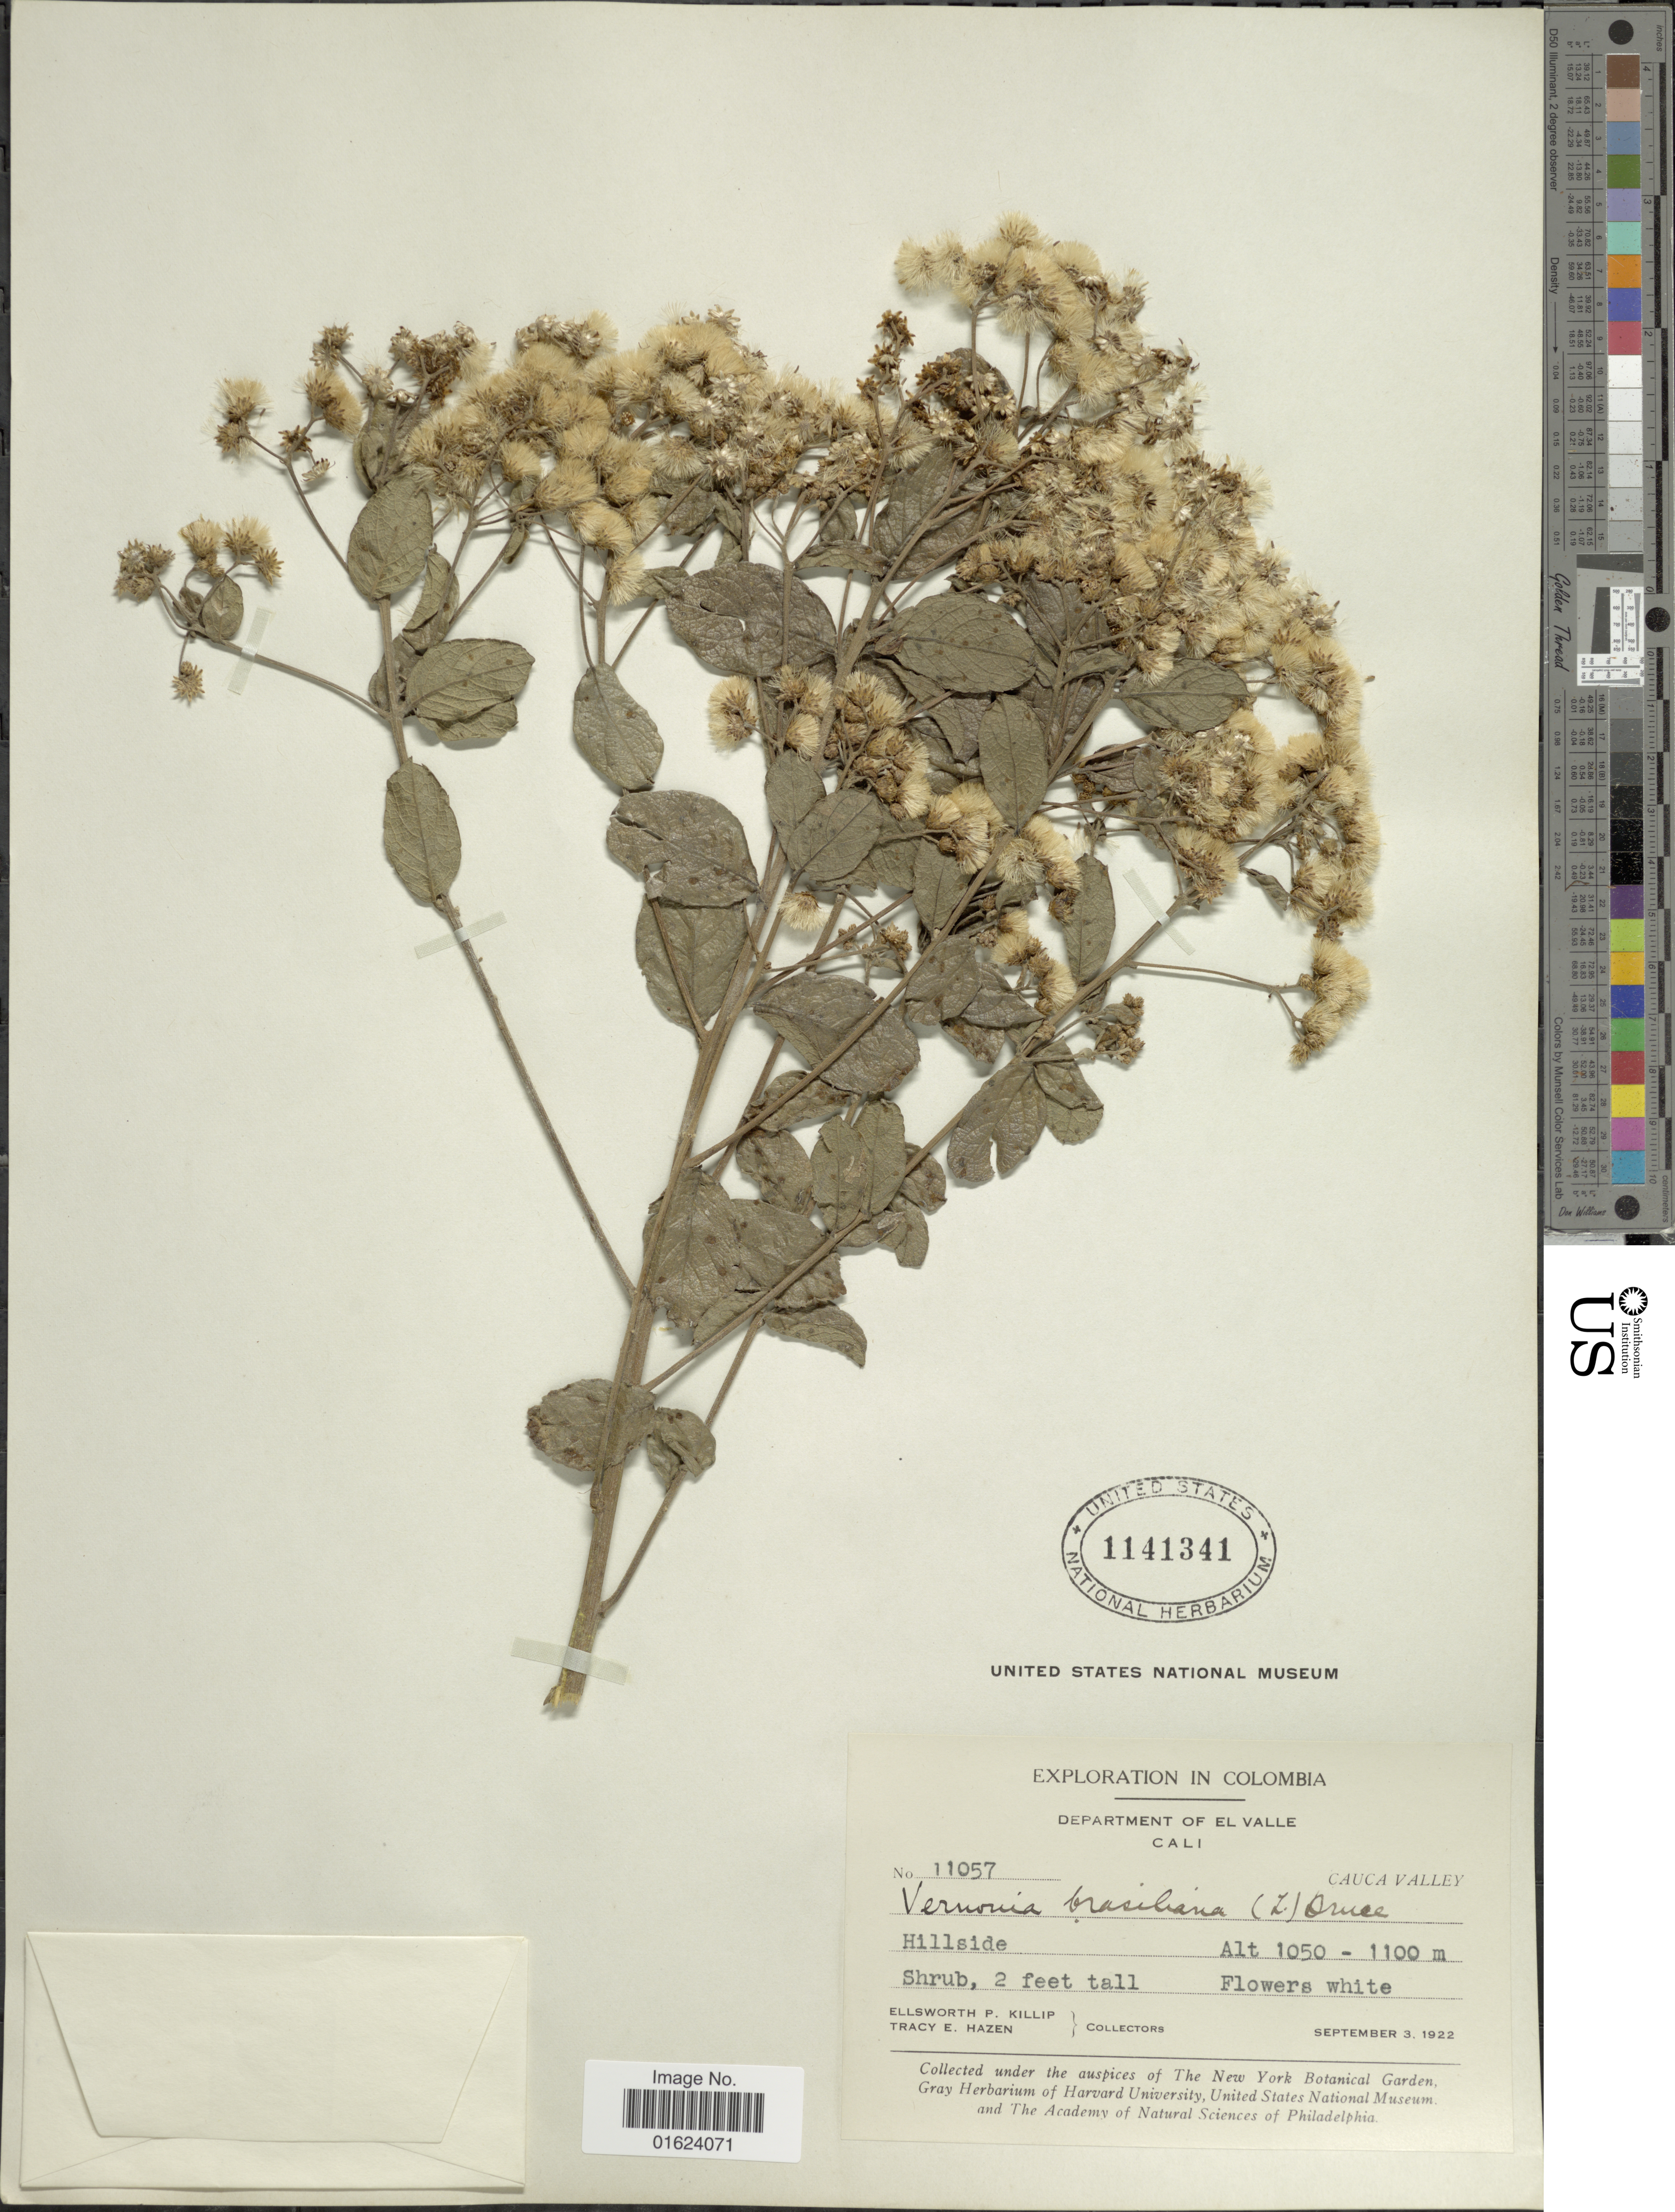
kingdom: Plantae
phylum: Tracheophyta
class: Magnoliopsida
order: Asterales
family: Asteraceae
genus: Vernonia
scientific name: Vernonia brasiliana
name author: (L.) Druce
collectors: E. P. Killip & T. E. Hazen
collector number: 11057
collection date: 1922-09-03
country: Colombia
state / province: Valle del Cauca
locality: Department of El Valle, Cali, Cauca Valley.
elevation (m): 1050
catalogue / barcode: US 1141341